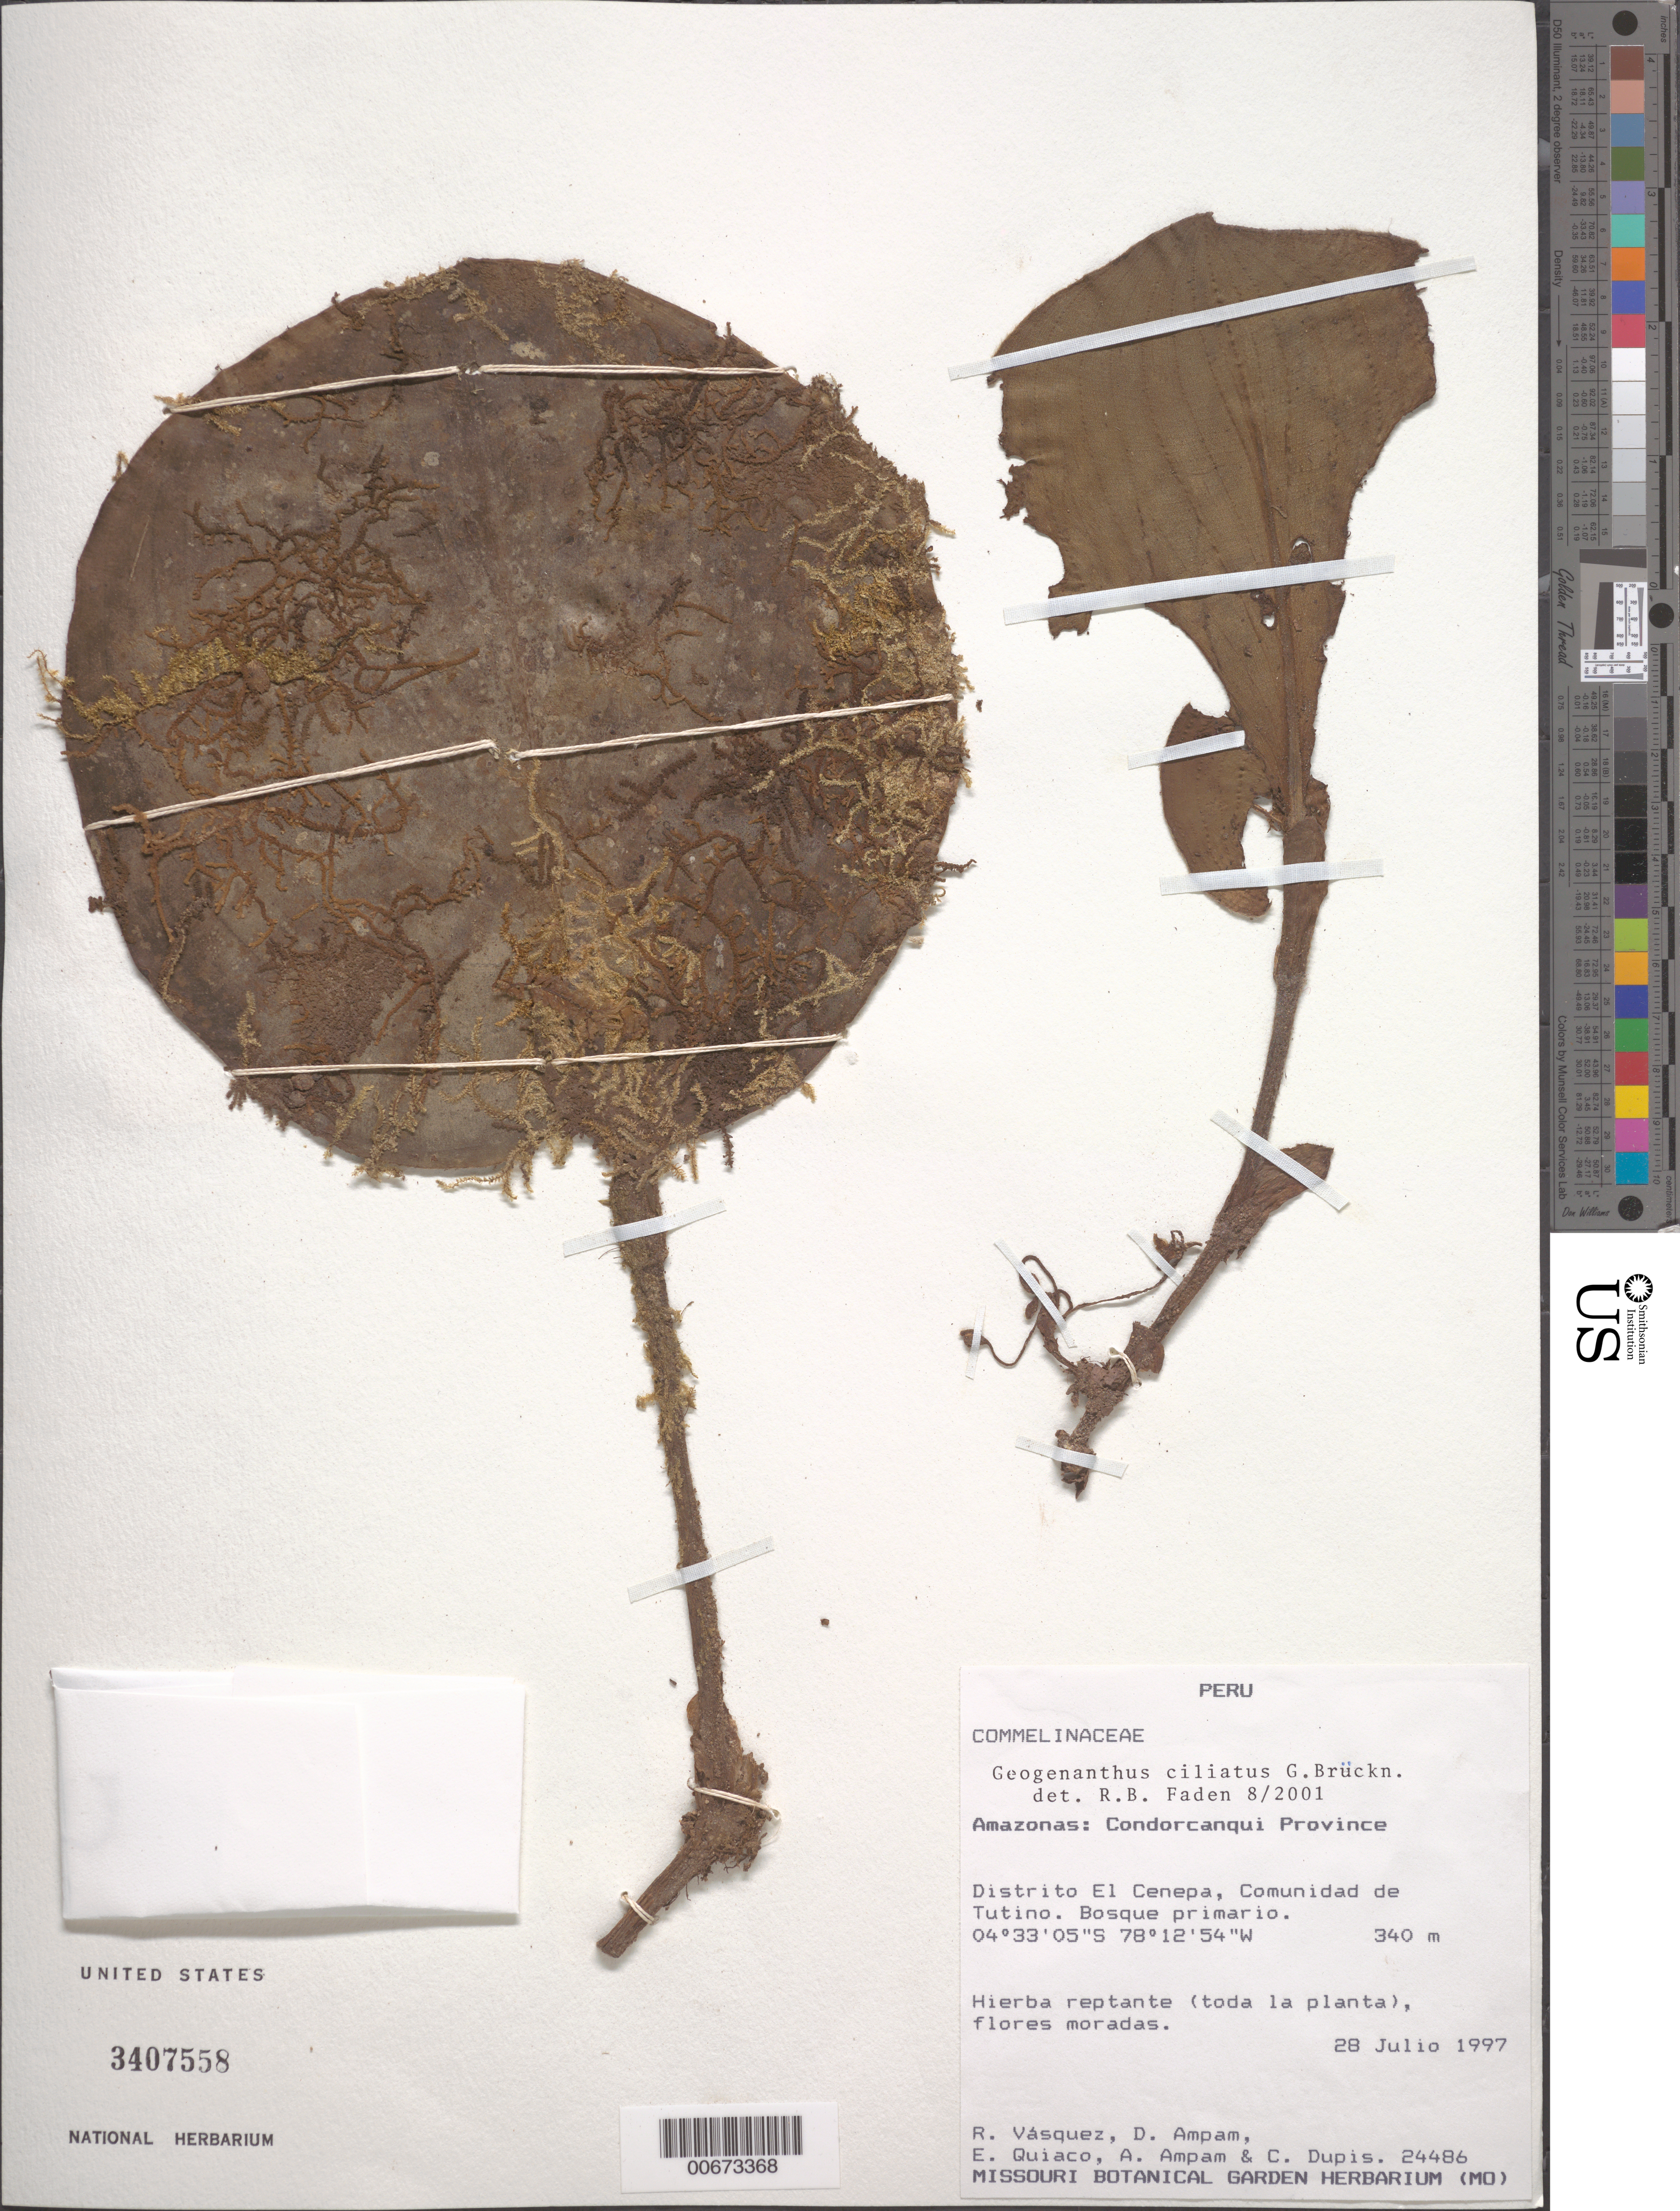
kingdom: Plantae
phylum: Tracheophyta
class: Liliopsida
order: Commelinales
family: Commelinaceae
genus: Geogenanthus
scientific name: Geogenanthus ciliatus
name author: G. Brückn.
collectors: R. Vasquez, D. Ampam, E. Quiaco, A. Ampam & C. Dupis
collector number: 24486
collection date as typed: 28 Jul 1997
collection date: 1997-07-28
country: Peru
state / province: Amazonas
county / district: Condorcanqui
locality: El Cenepa, Tutino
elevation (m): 340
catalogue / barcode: US 3407558